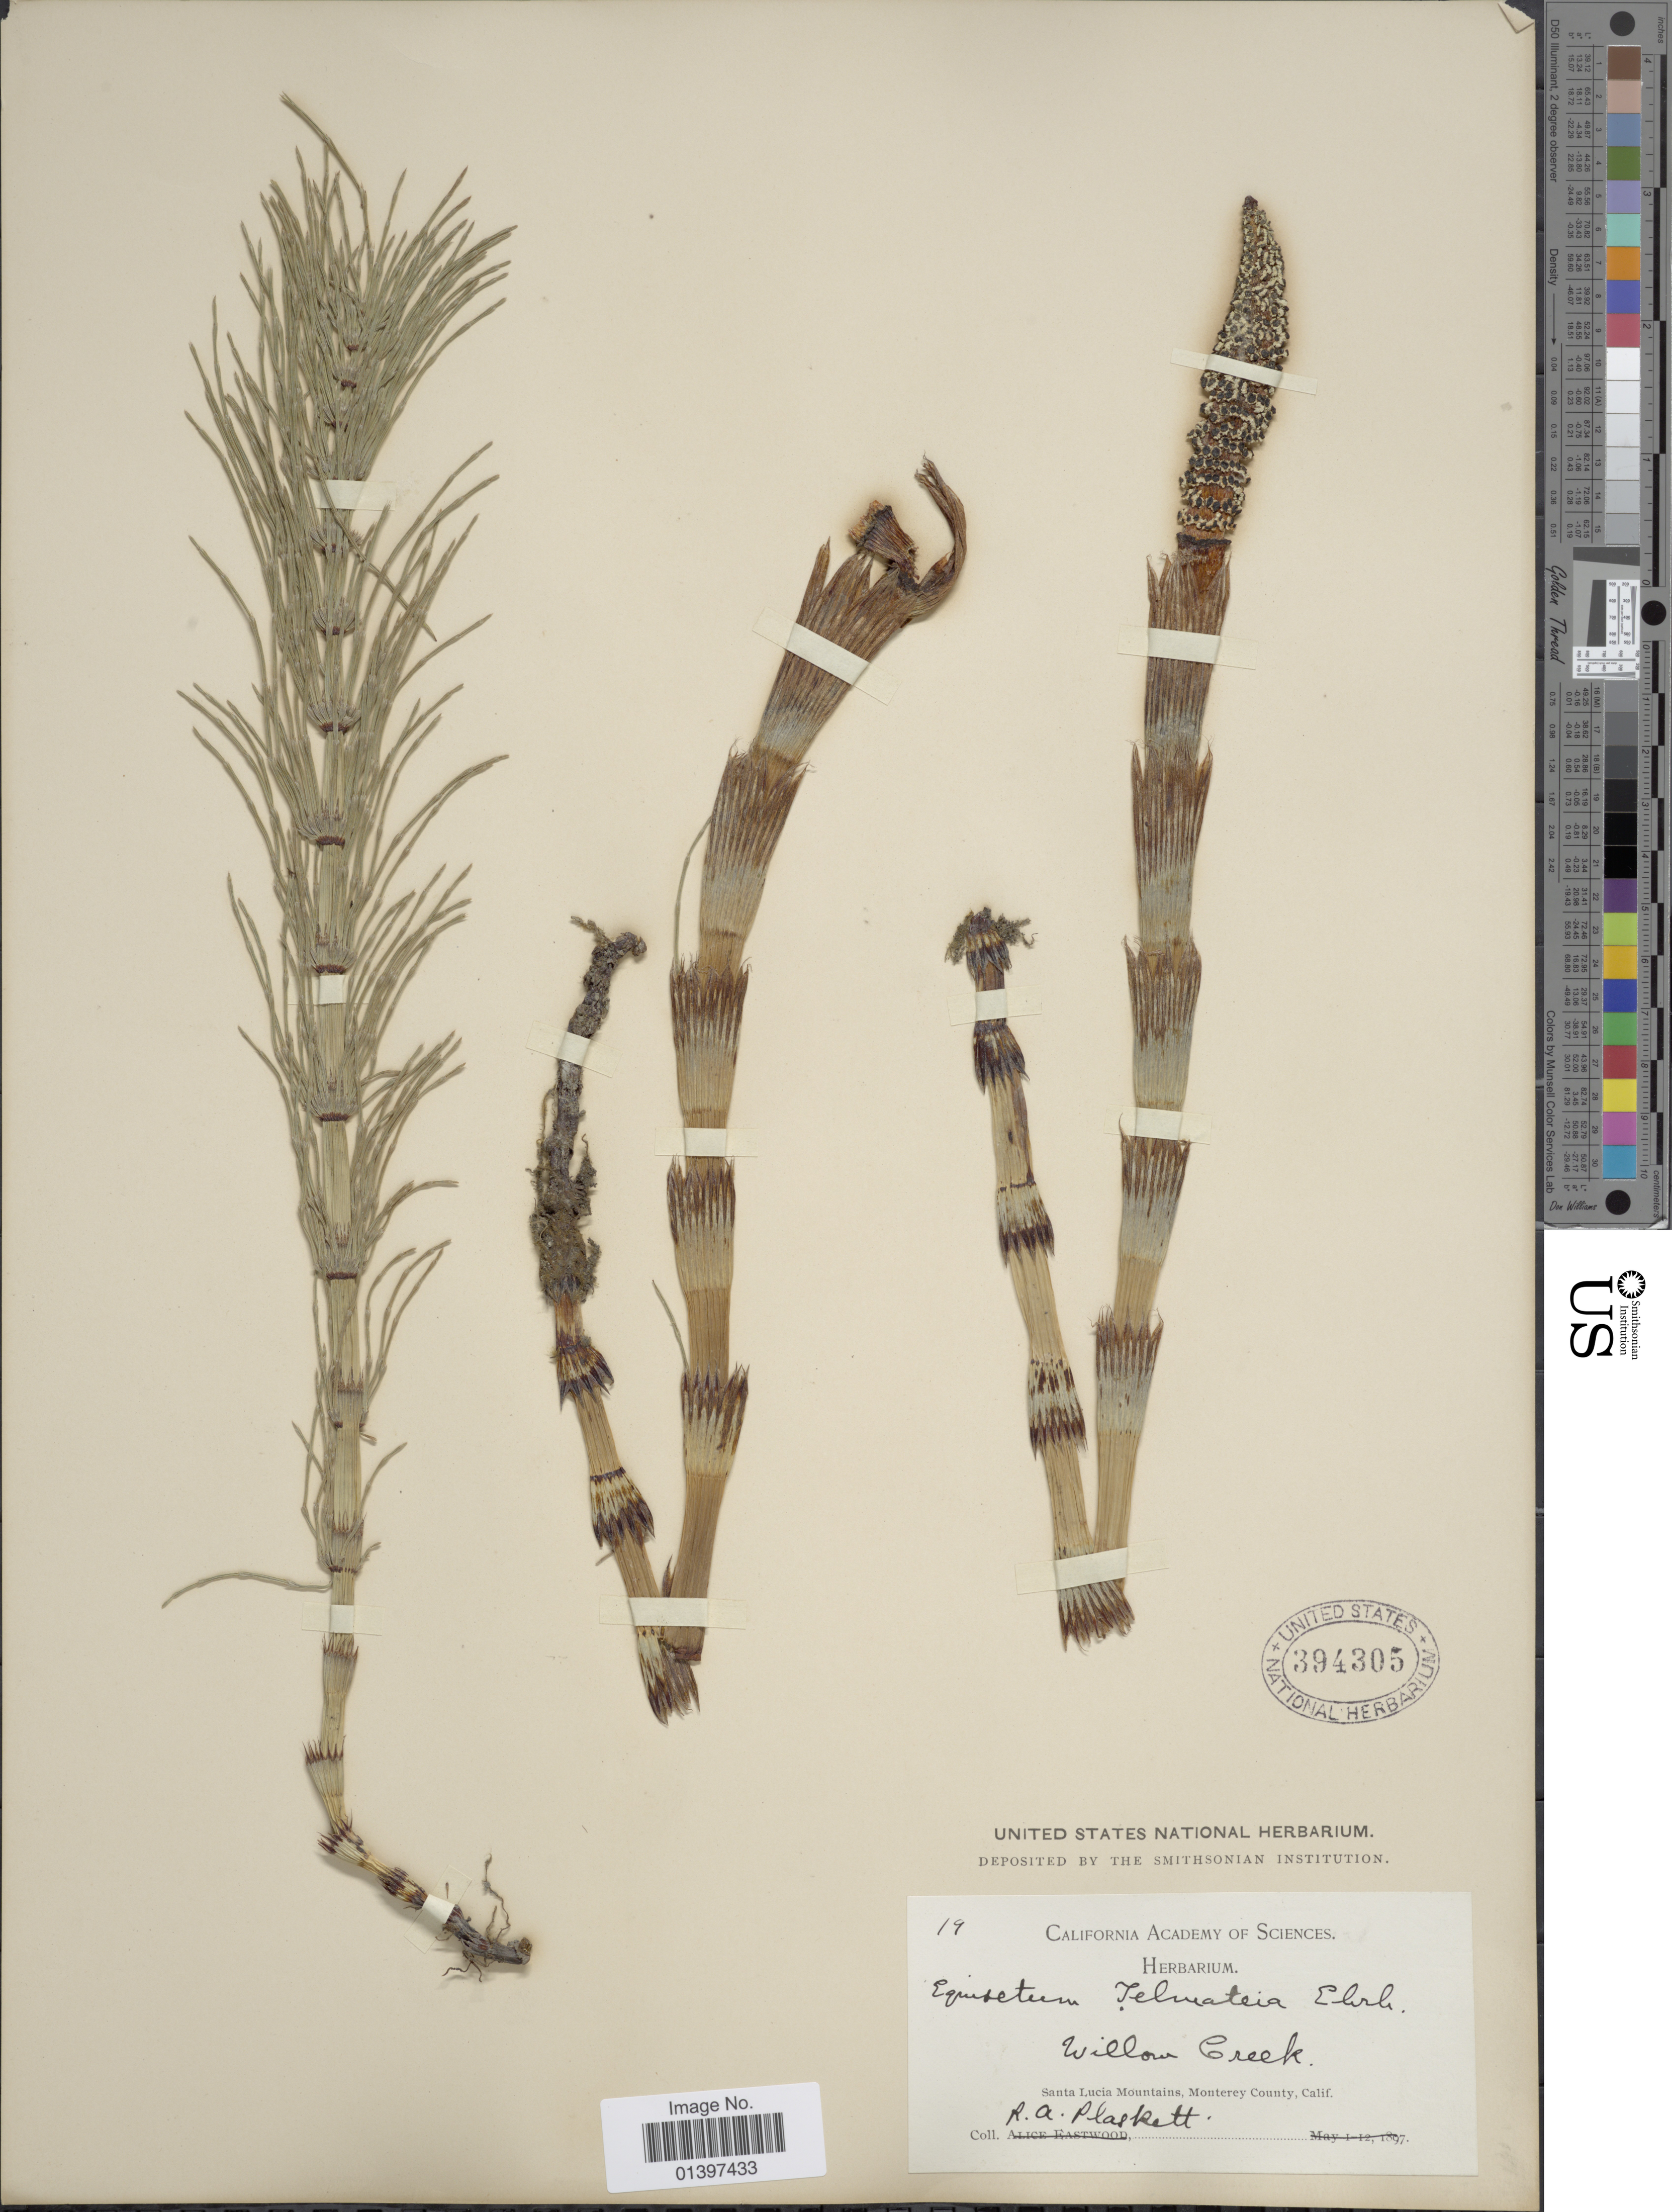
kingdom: Plantae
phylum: Tracheophyta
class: Polypodiopsida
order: Equisetales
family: Equisetaceae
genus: Equisetum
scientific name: Equisetum telmateia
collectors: R. Plaskett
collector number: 19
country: United States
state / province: California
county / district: Monterey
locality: Willow Creek, Santa Lucia Mountains, Monterey County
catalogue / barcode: US 394305